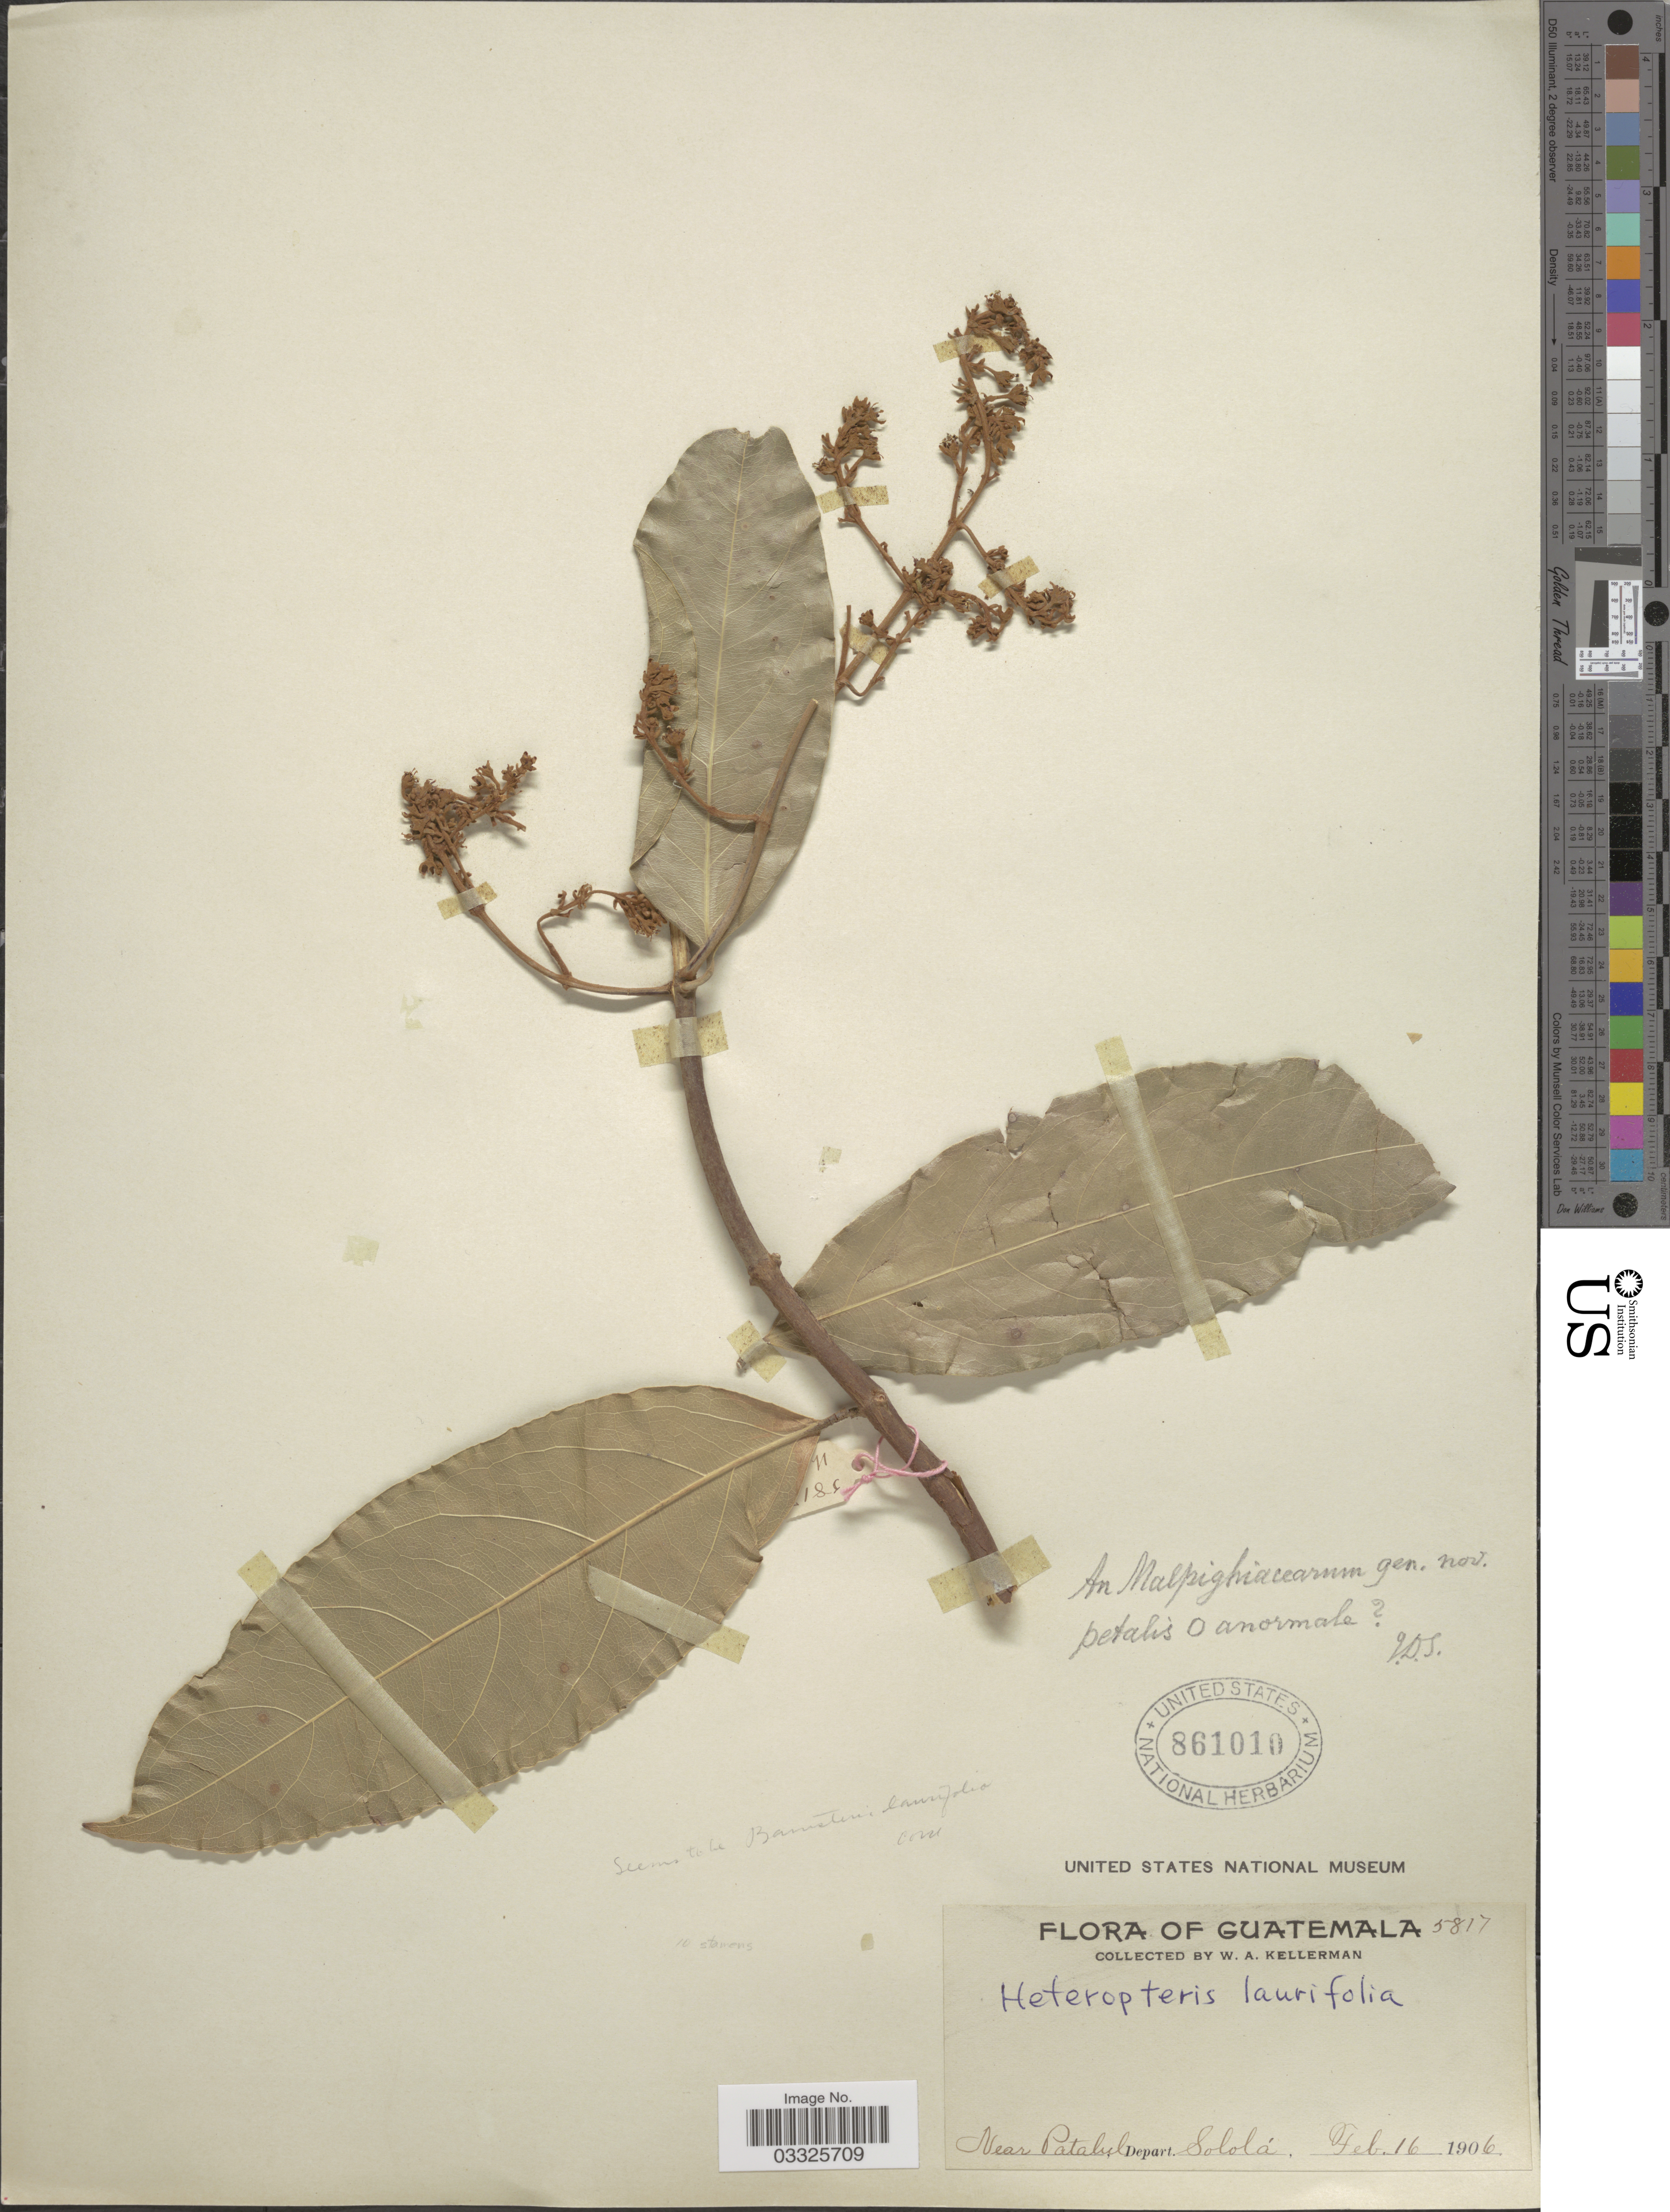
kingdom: Plantae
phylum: Tracheophyta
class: Magnoliopsida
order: Malpighiales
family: Malpighiaceae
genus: Heteropterys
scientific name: Heteropterys laurifolia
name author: (L.) A. Juss.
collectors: W. Kellerman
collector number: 5817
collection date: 1906-02-16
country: Guatemala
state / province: Sololá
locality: Near Patalul, Depart. Sololá.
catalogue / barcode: US 861010